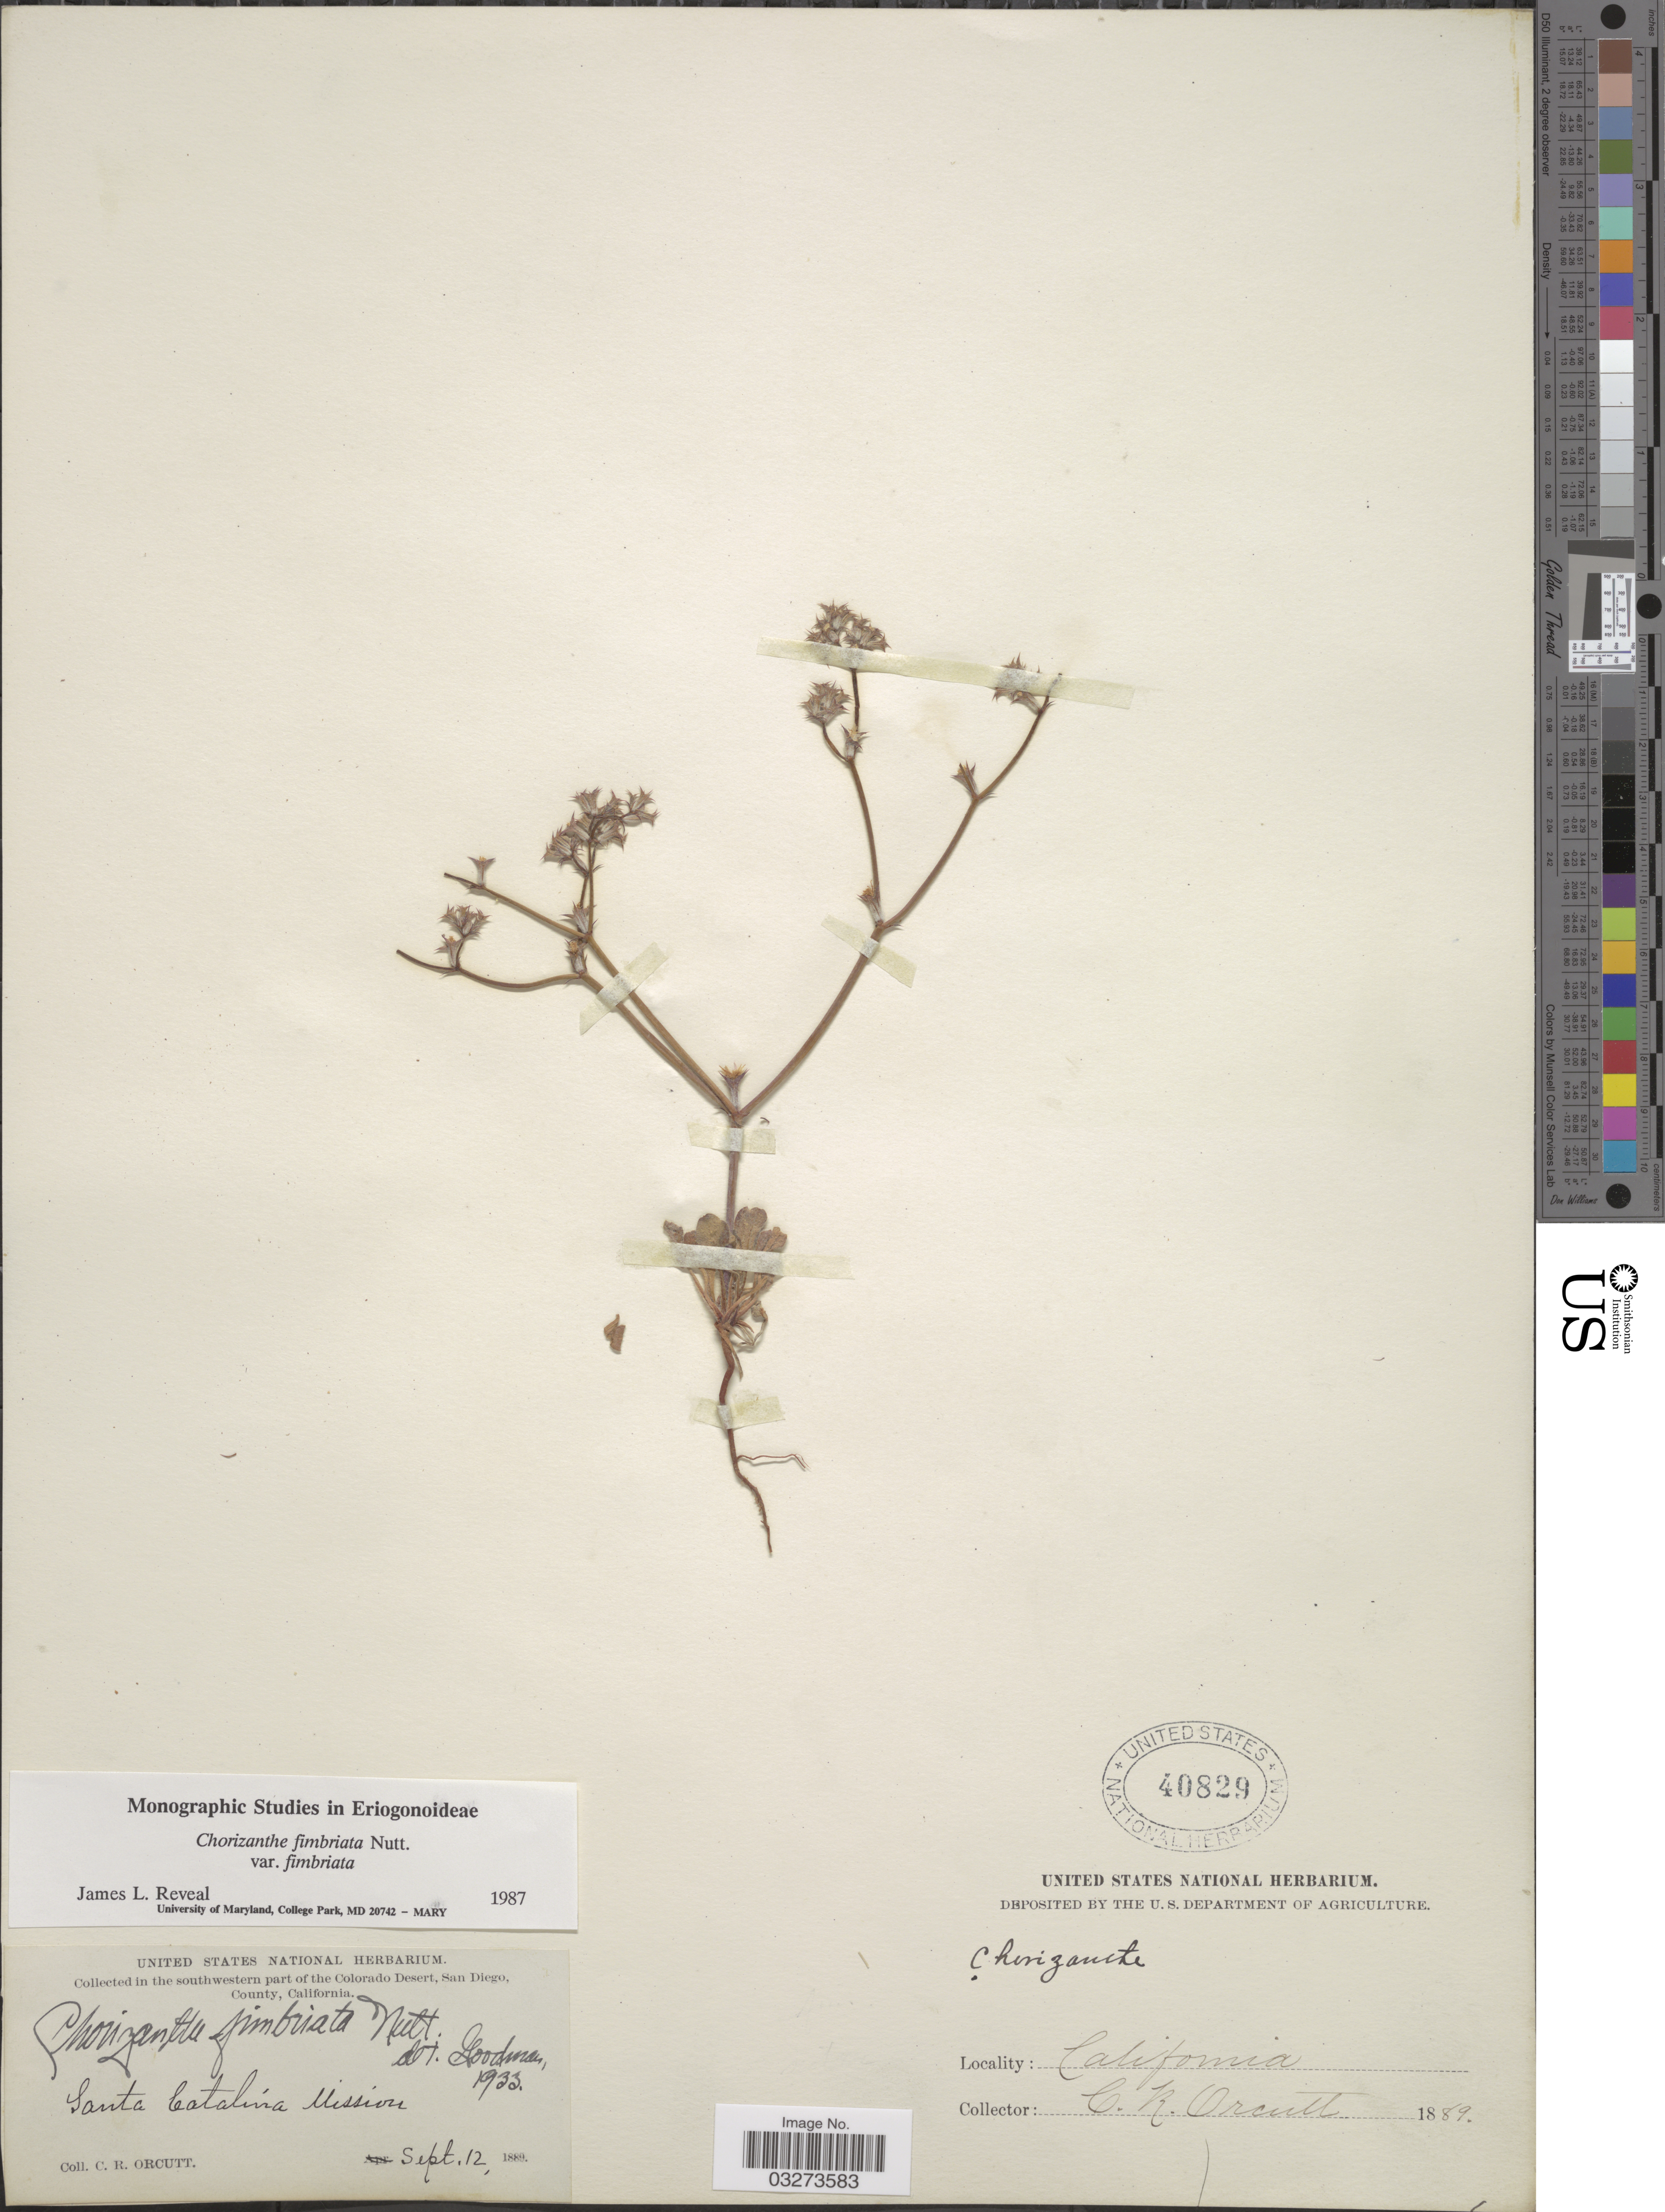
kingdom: Plantae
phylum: Tracheophyta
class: Magnoliopsida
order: Caryophyllales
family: Polygonaceae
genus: Chorizanthe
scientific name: Chorizanthe fimbriata var. fimbriata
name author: Nutt.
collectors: C. R. Orcutt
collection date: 1889-09-12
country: United States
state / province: California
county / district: San Diego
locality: The southwestern part of the Colorado Desert, San Diego, County. Santa Catalina Mission.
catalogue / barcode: US 40829